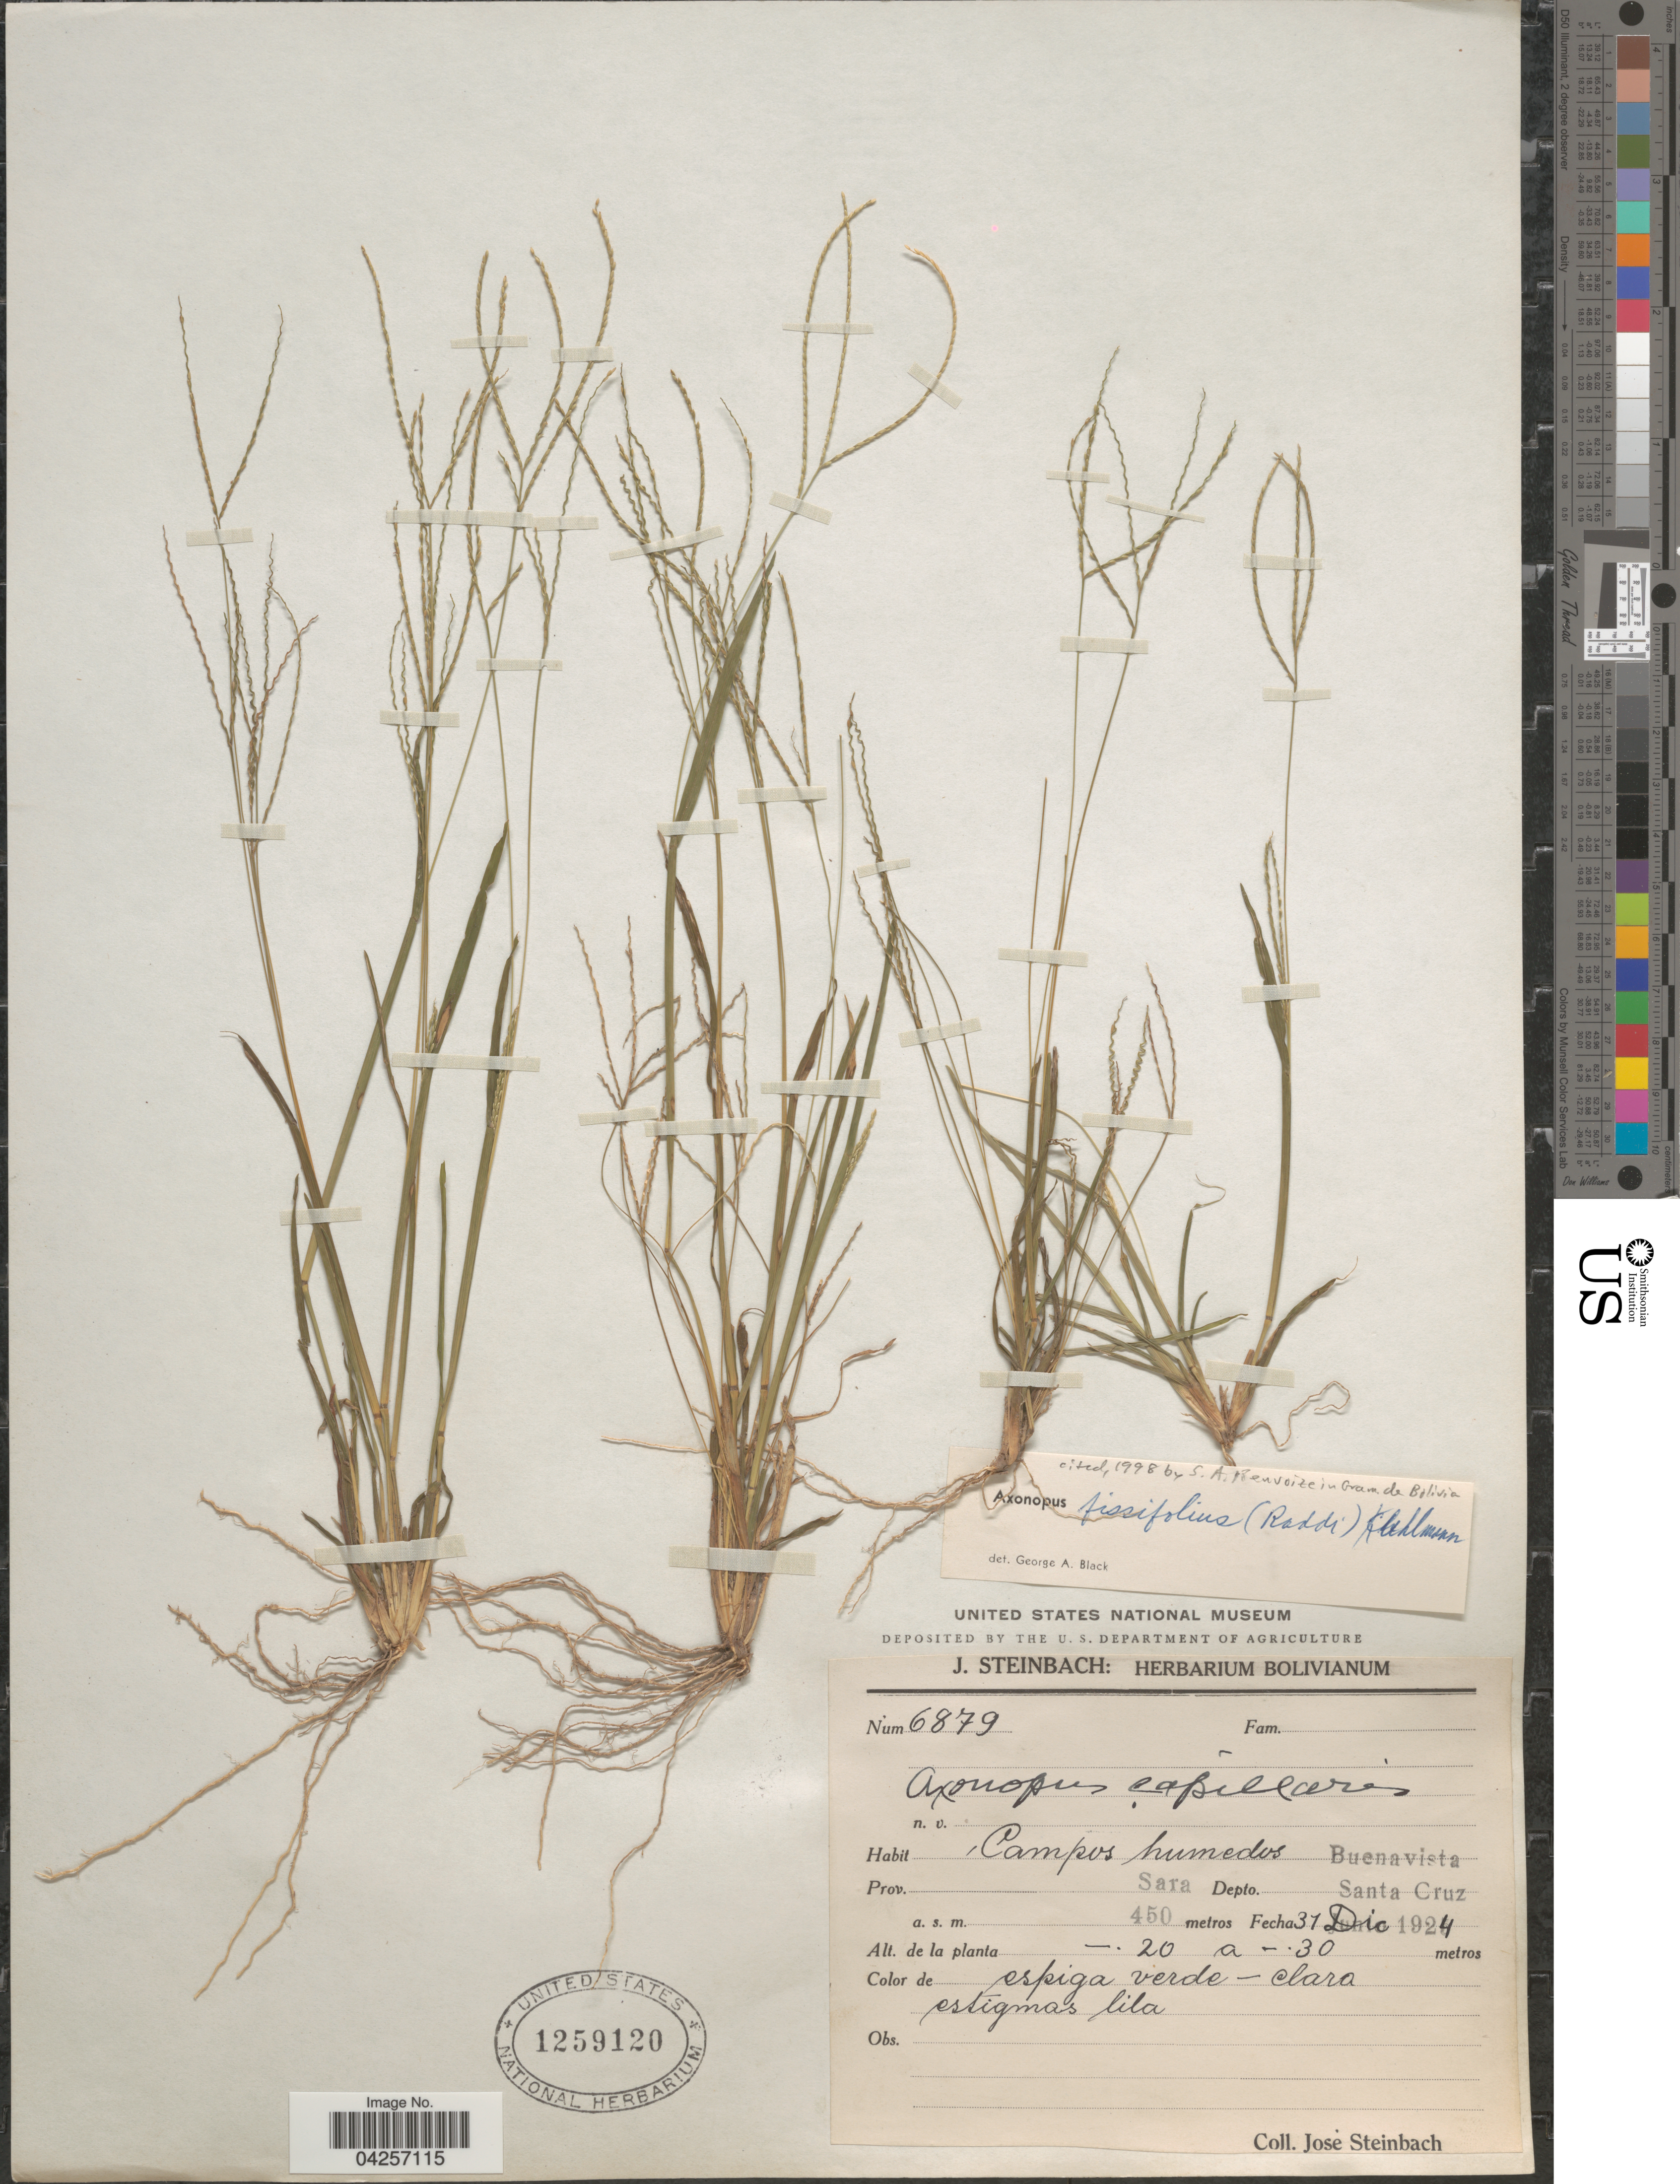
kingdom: Plantae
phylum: Tracheophyta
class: Liliopsida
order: Poales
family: Poaceae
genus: Axonopus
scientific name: Axonopus fissifolius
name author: (Raddi) Kuhlm.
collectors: J. Steinbach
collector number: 6879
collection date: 1924-12-31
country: Bolivia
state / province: Santa Cruz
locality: Campos humedos. Buenavista. Prov. Sara. Depto. Santa Cruz.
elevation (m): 450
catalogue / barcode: US 1259120